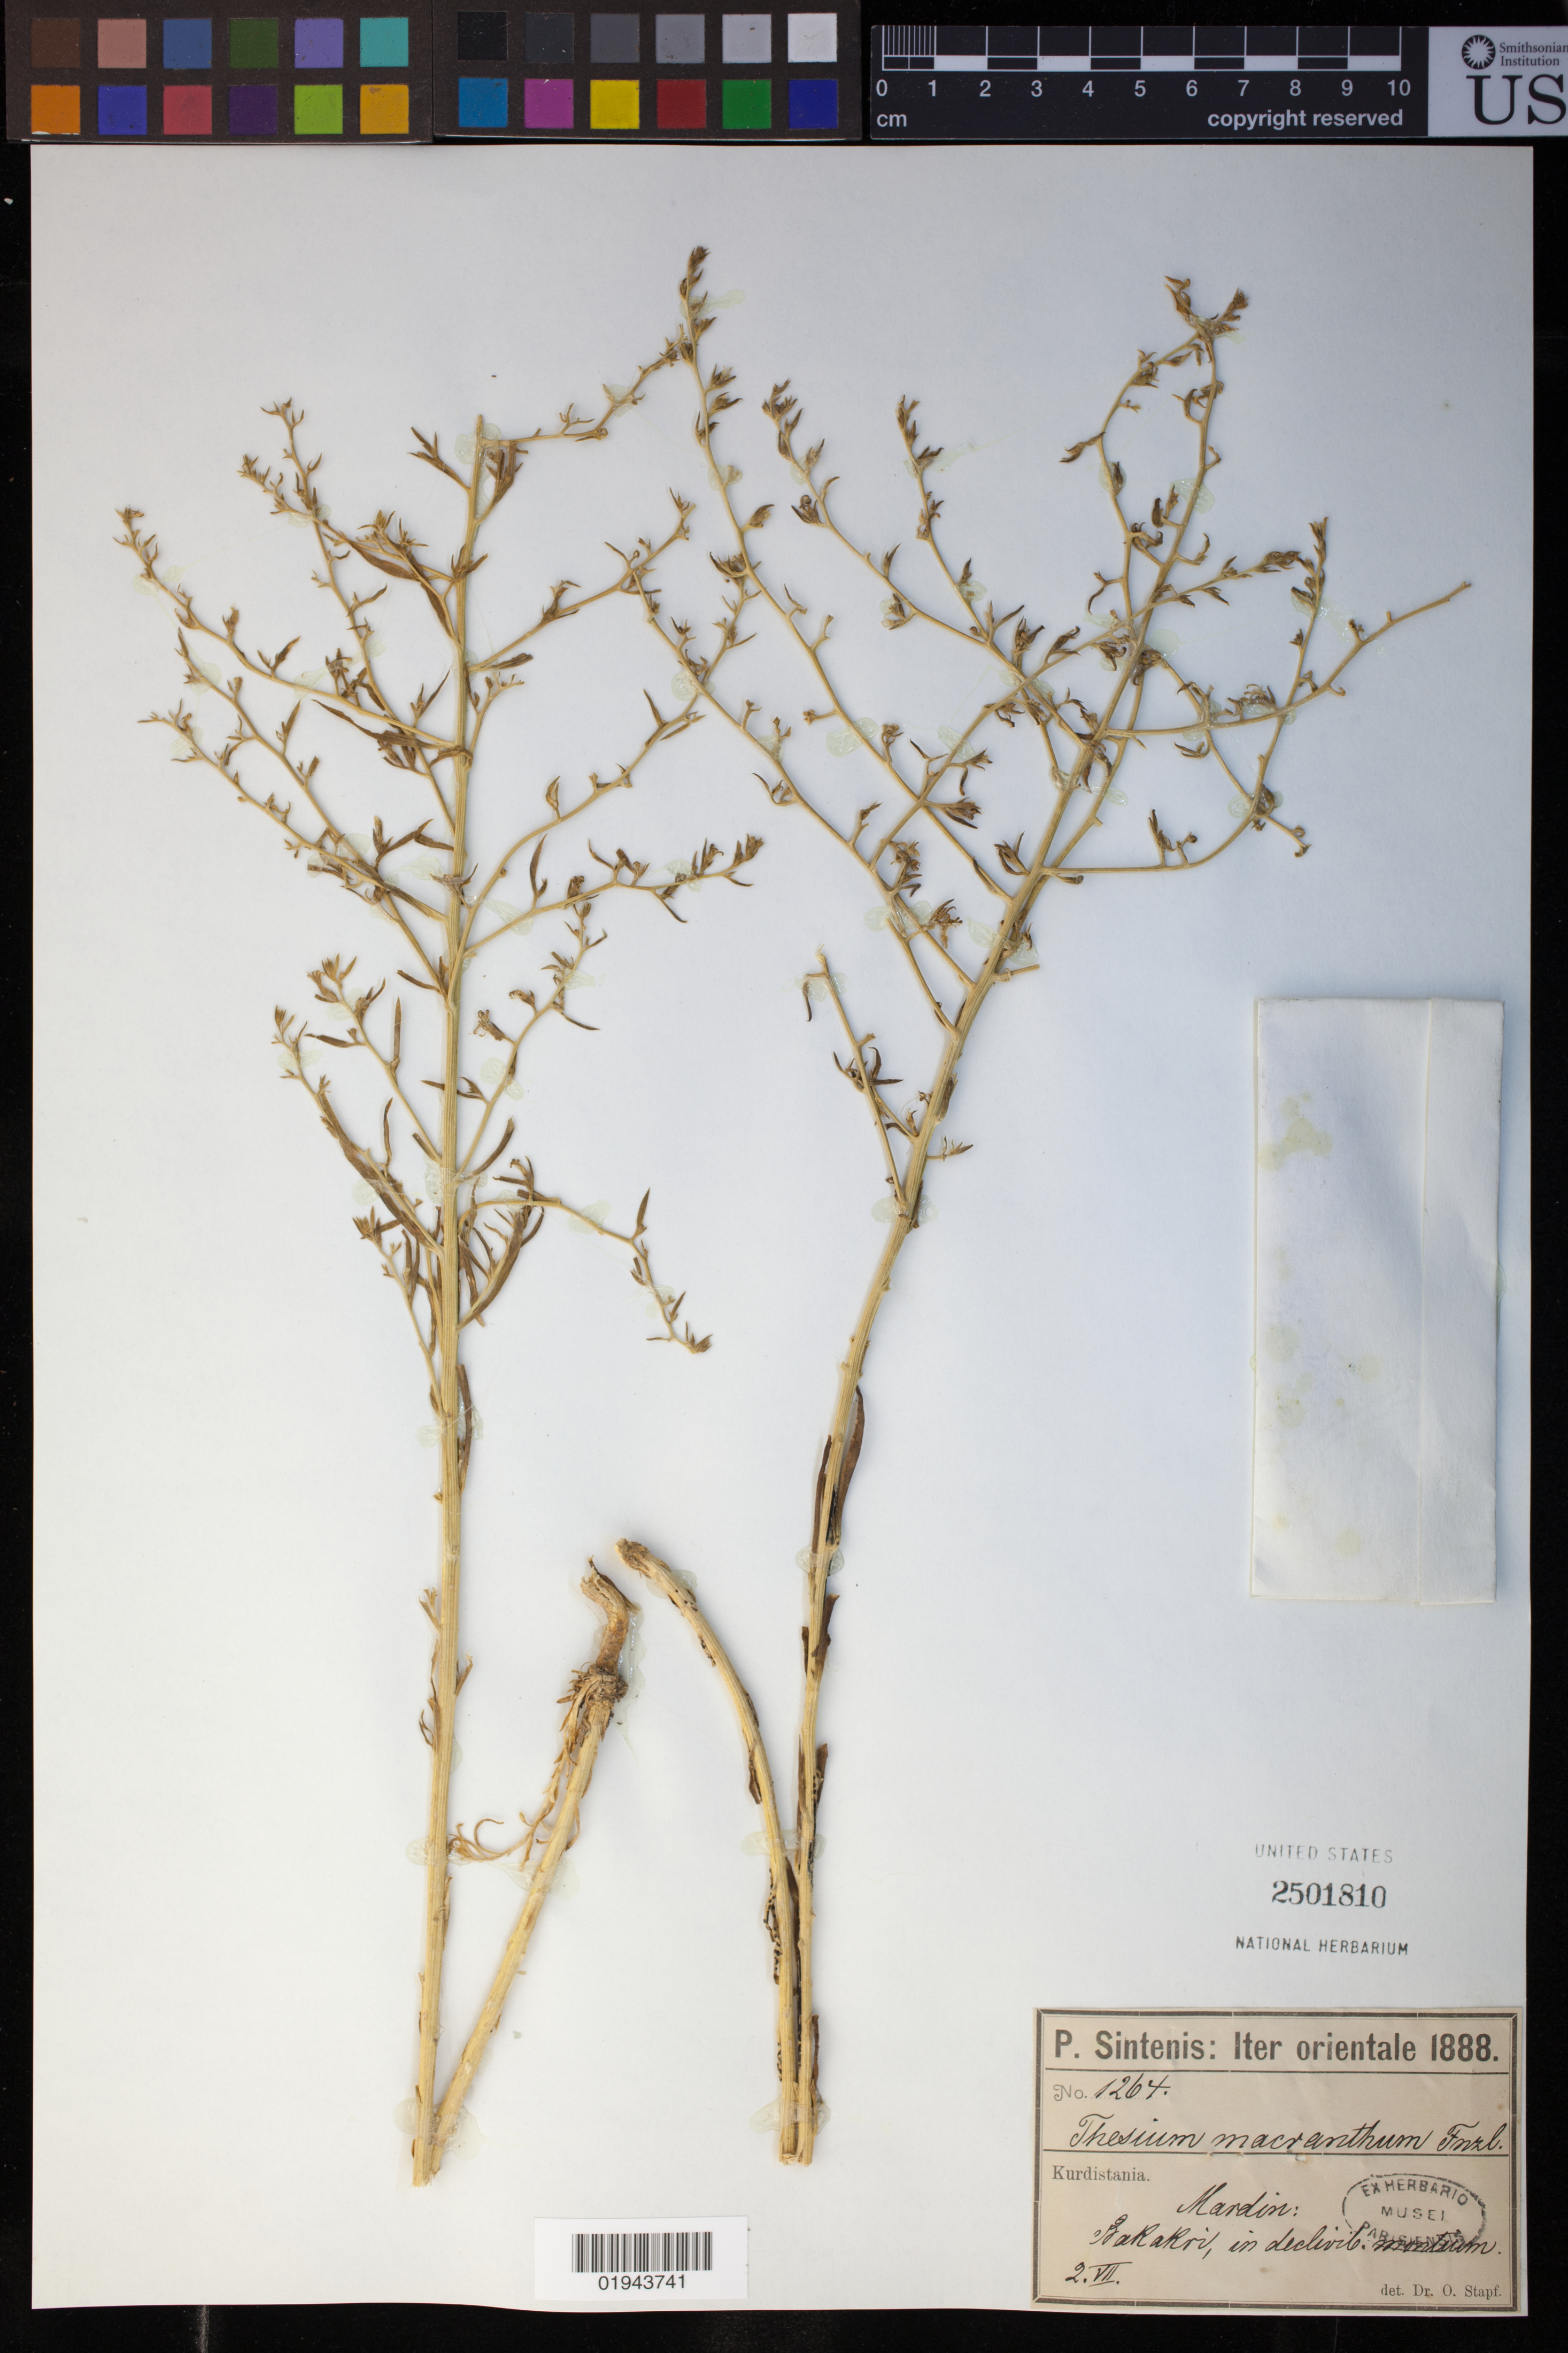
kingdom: Plantae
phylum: Tracheophyta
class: Magnoliopsida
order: Santalales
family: Thesiaceae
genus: Thesium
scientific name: Thesium macranthum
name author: C. Presl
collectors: P. Sintenis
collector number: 1264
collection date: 1888-07-02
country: Turkey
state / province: Mardin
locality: Mardin: Bakakri, in declivib. montium.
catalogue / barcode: US 2501810